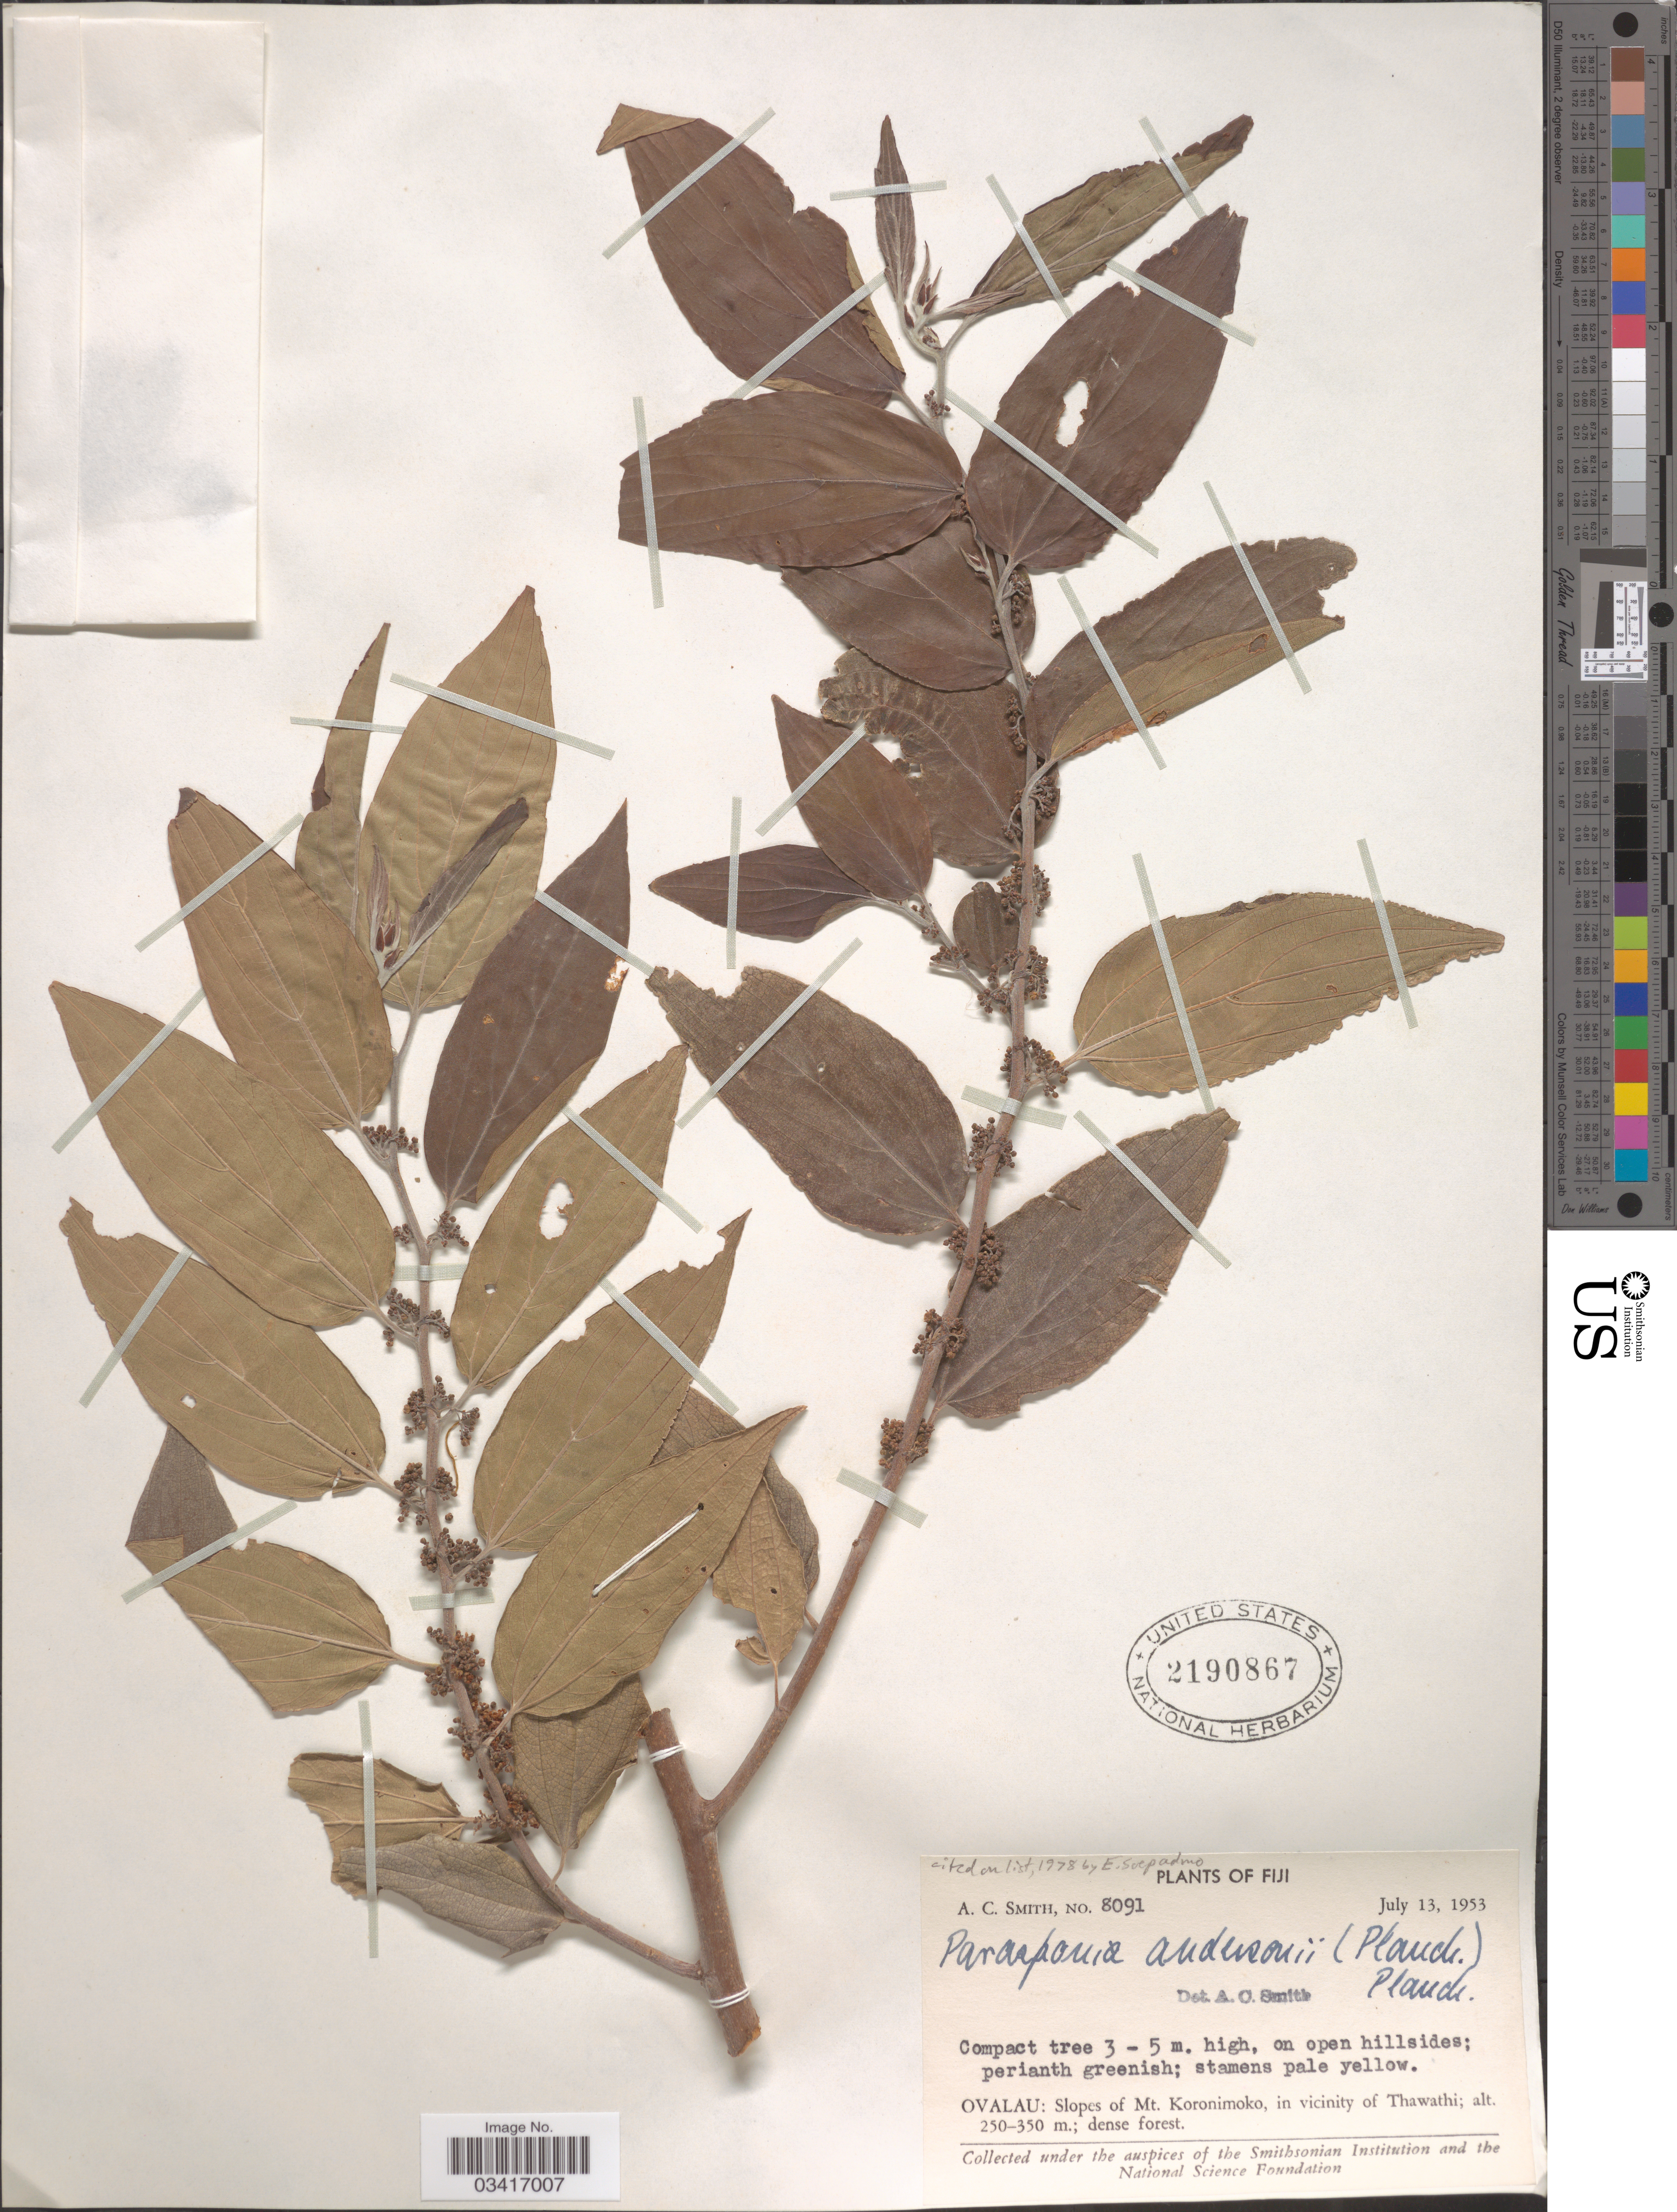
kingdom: Plantae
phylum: Tracheophyta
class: Magnoliopsida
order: Rosales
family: Cannabaceae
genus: Parasponia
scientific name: Parasponia andersonii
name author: Planch.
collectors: A. C. Smith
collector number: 8091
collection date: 1953-07-13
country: Fiji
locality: Ovalau: Slopes of Mt. Koronimoko, in vicinity of Thawathi.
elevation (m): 250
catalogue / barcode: US 2190867